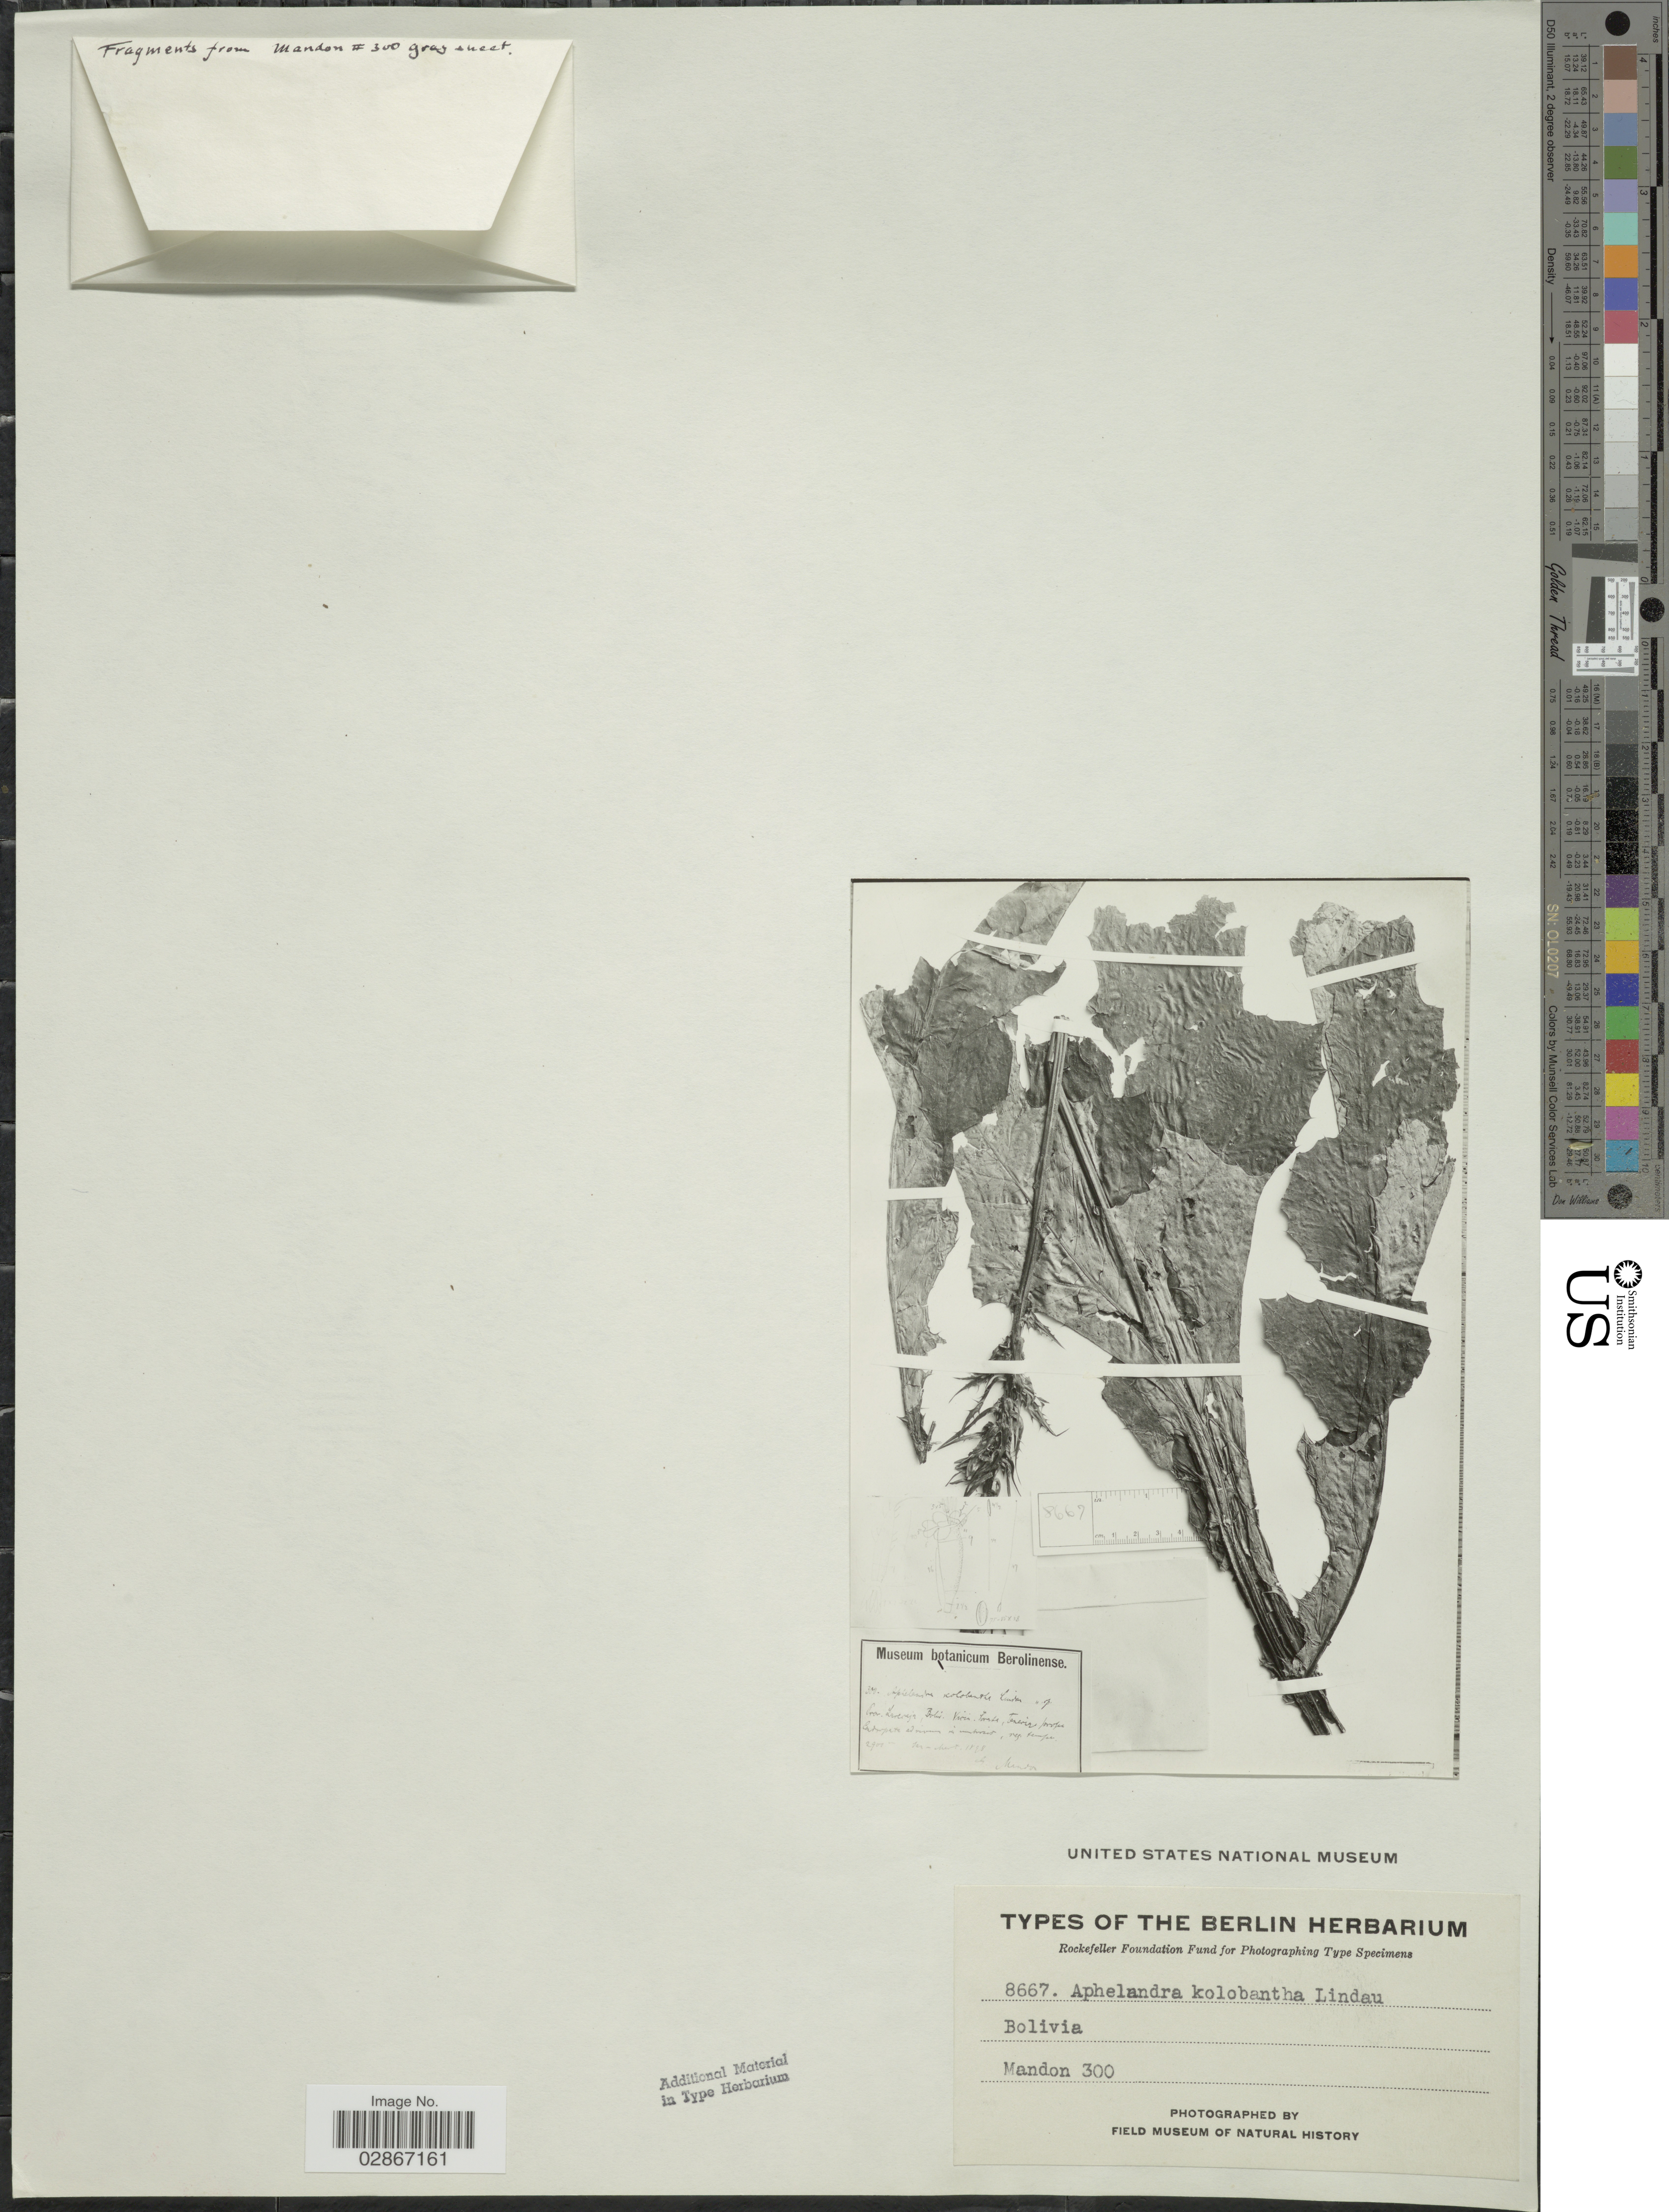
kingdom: Plantae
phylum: Tracheophyta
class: Magnoliopsida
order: Lamiales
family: Acanthaceae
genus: Aphelandra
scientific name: Aphelandra kolobantha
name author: Landau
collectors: Mandon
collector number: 300/8667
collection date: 1898-01/1898-08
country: Bolivia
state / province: La Paz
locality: Prov. Larecaja. Vicin. Sorata, Teneria prope Corderopata.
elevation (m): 2900